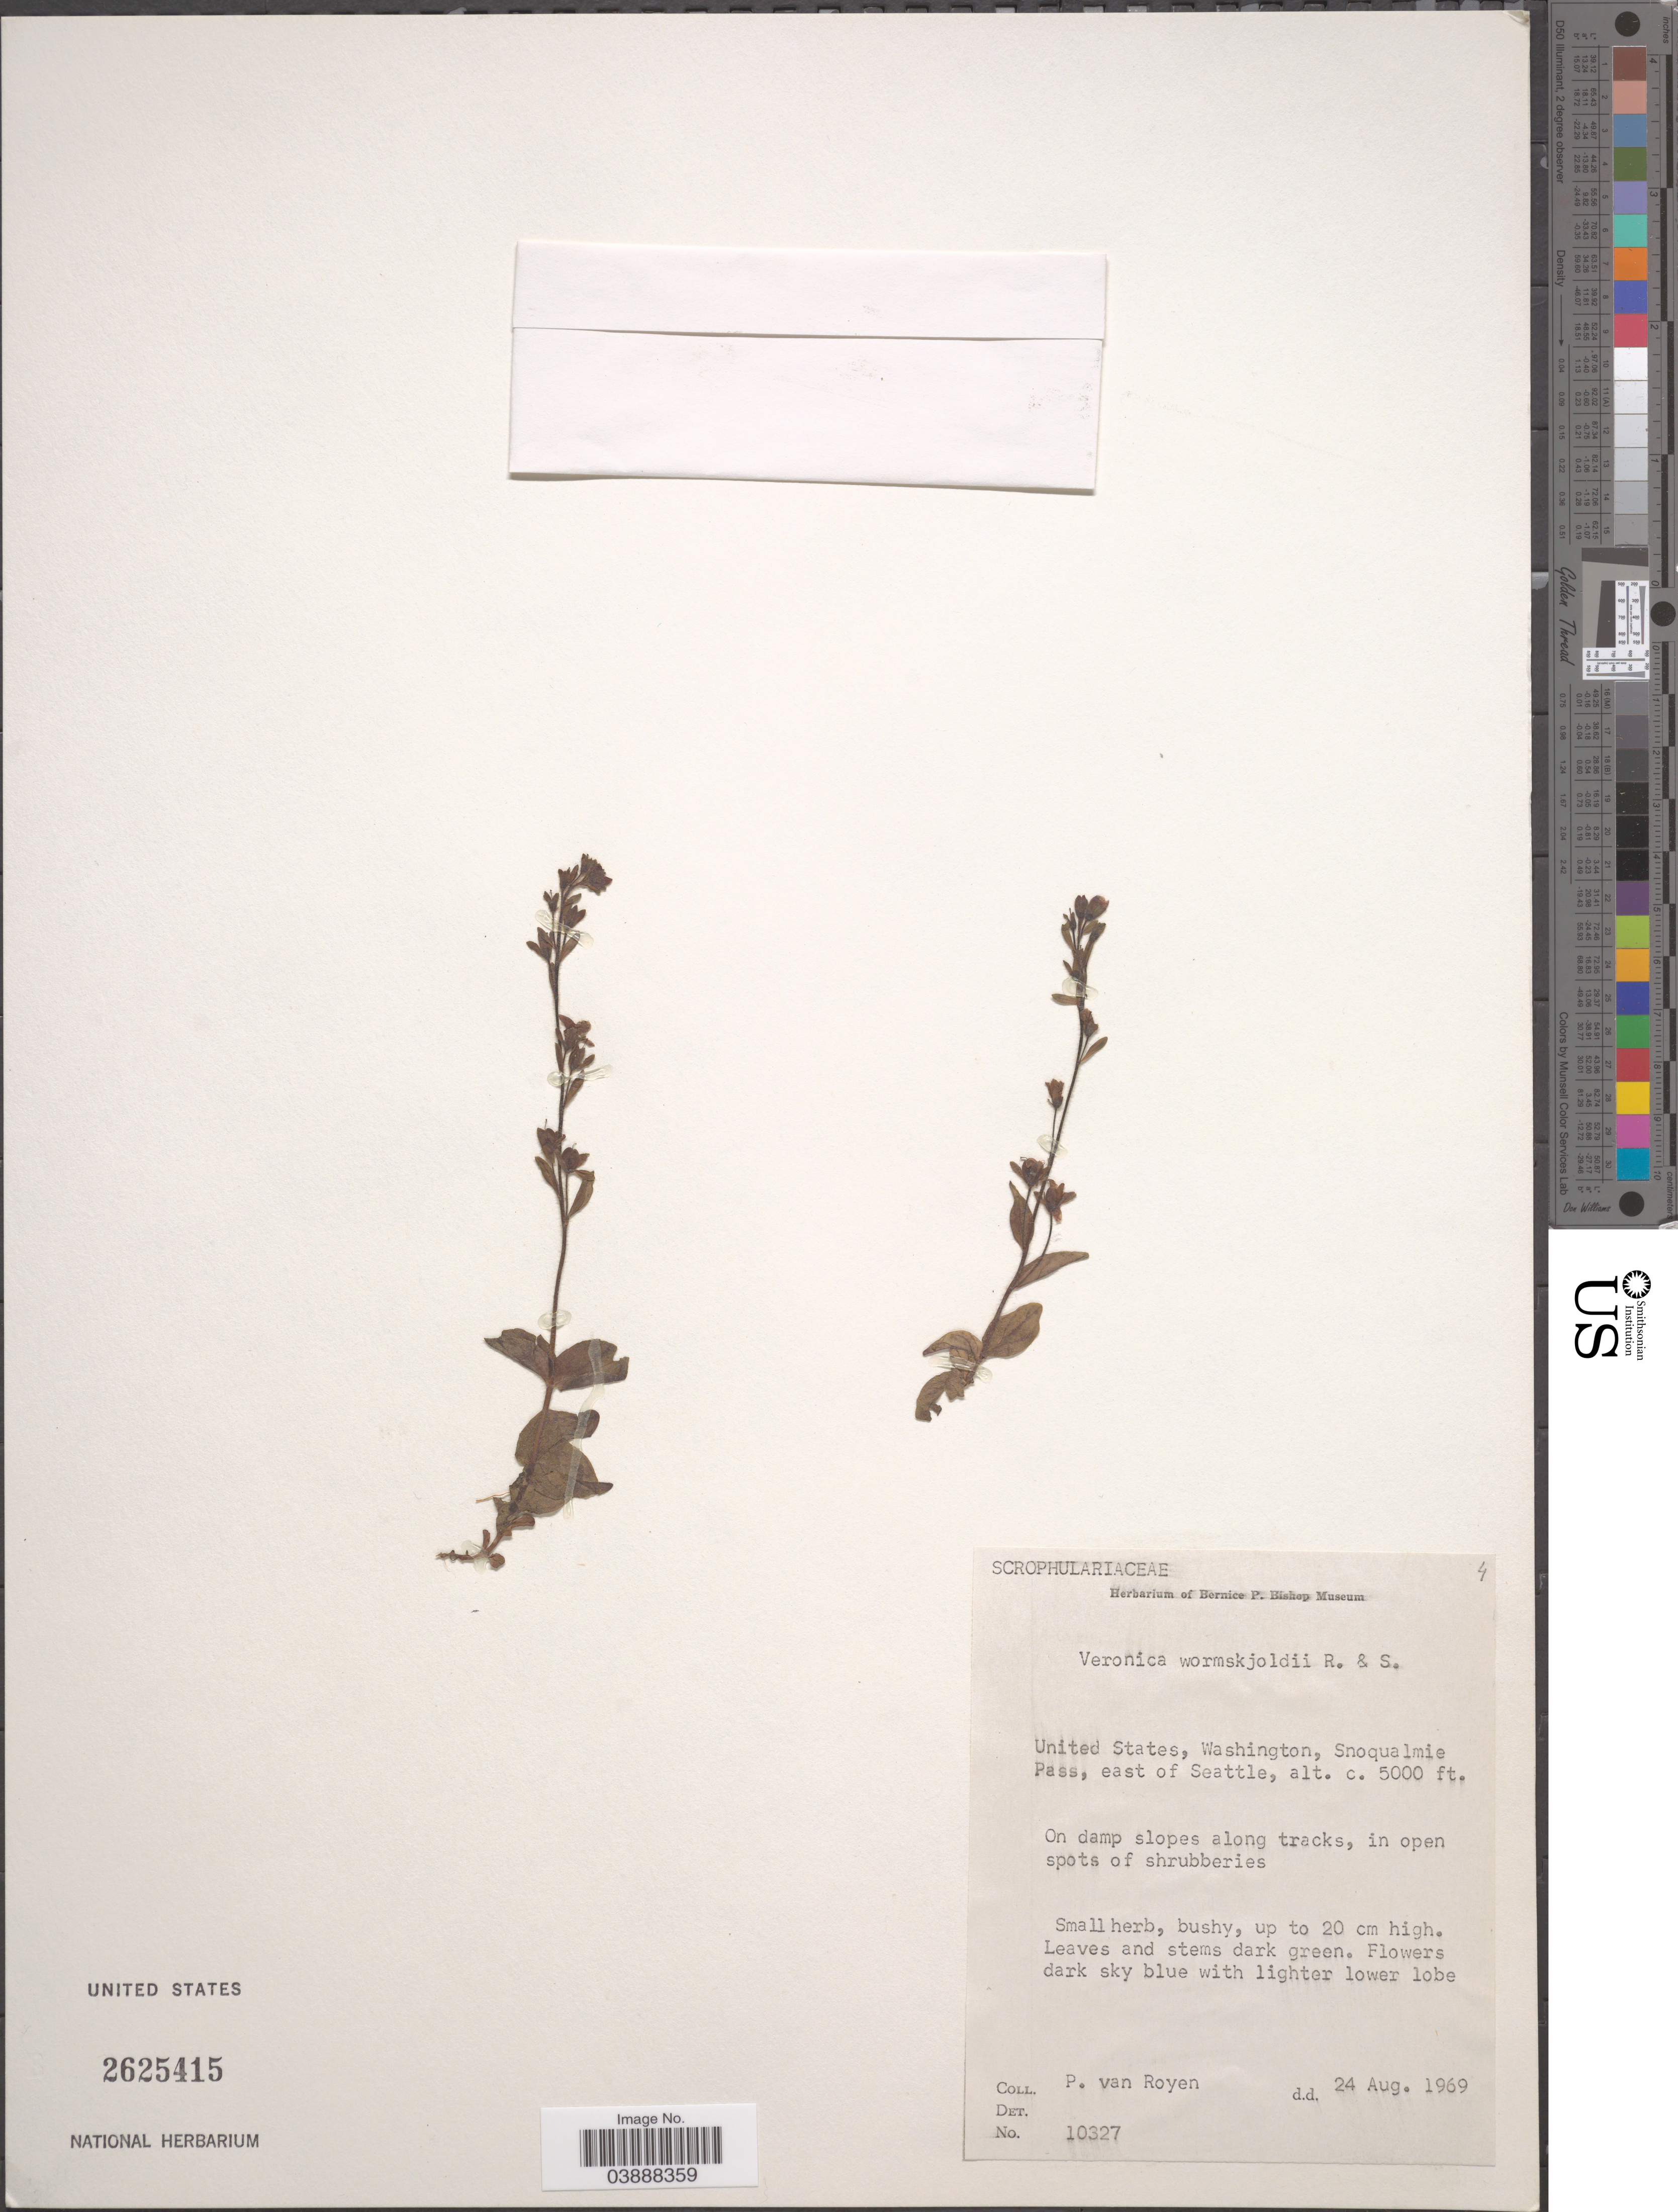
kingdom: Plantae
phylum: Tracheophyta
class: Magnoliopsida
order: Lamiales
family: Plantaginaceae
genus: Veronica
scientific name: Veronica wormskjoldii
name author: Roem. & Schult.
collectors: P. van Royen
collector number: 10327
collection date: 1969-08-24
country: United States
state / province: Washington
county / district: King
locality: Snoqualmie Pass, east of Seattle.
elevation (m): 1524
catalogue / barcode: US 2625415